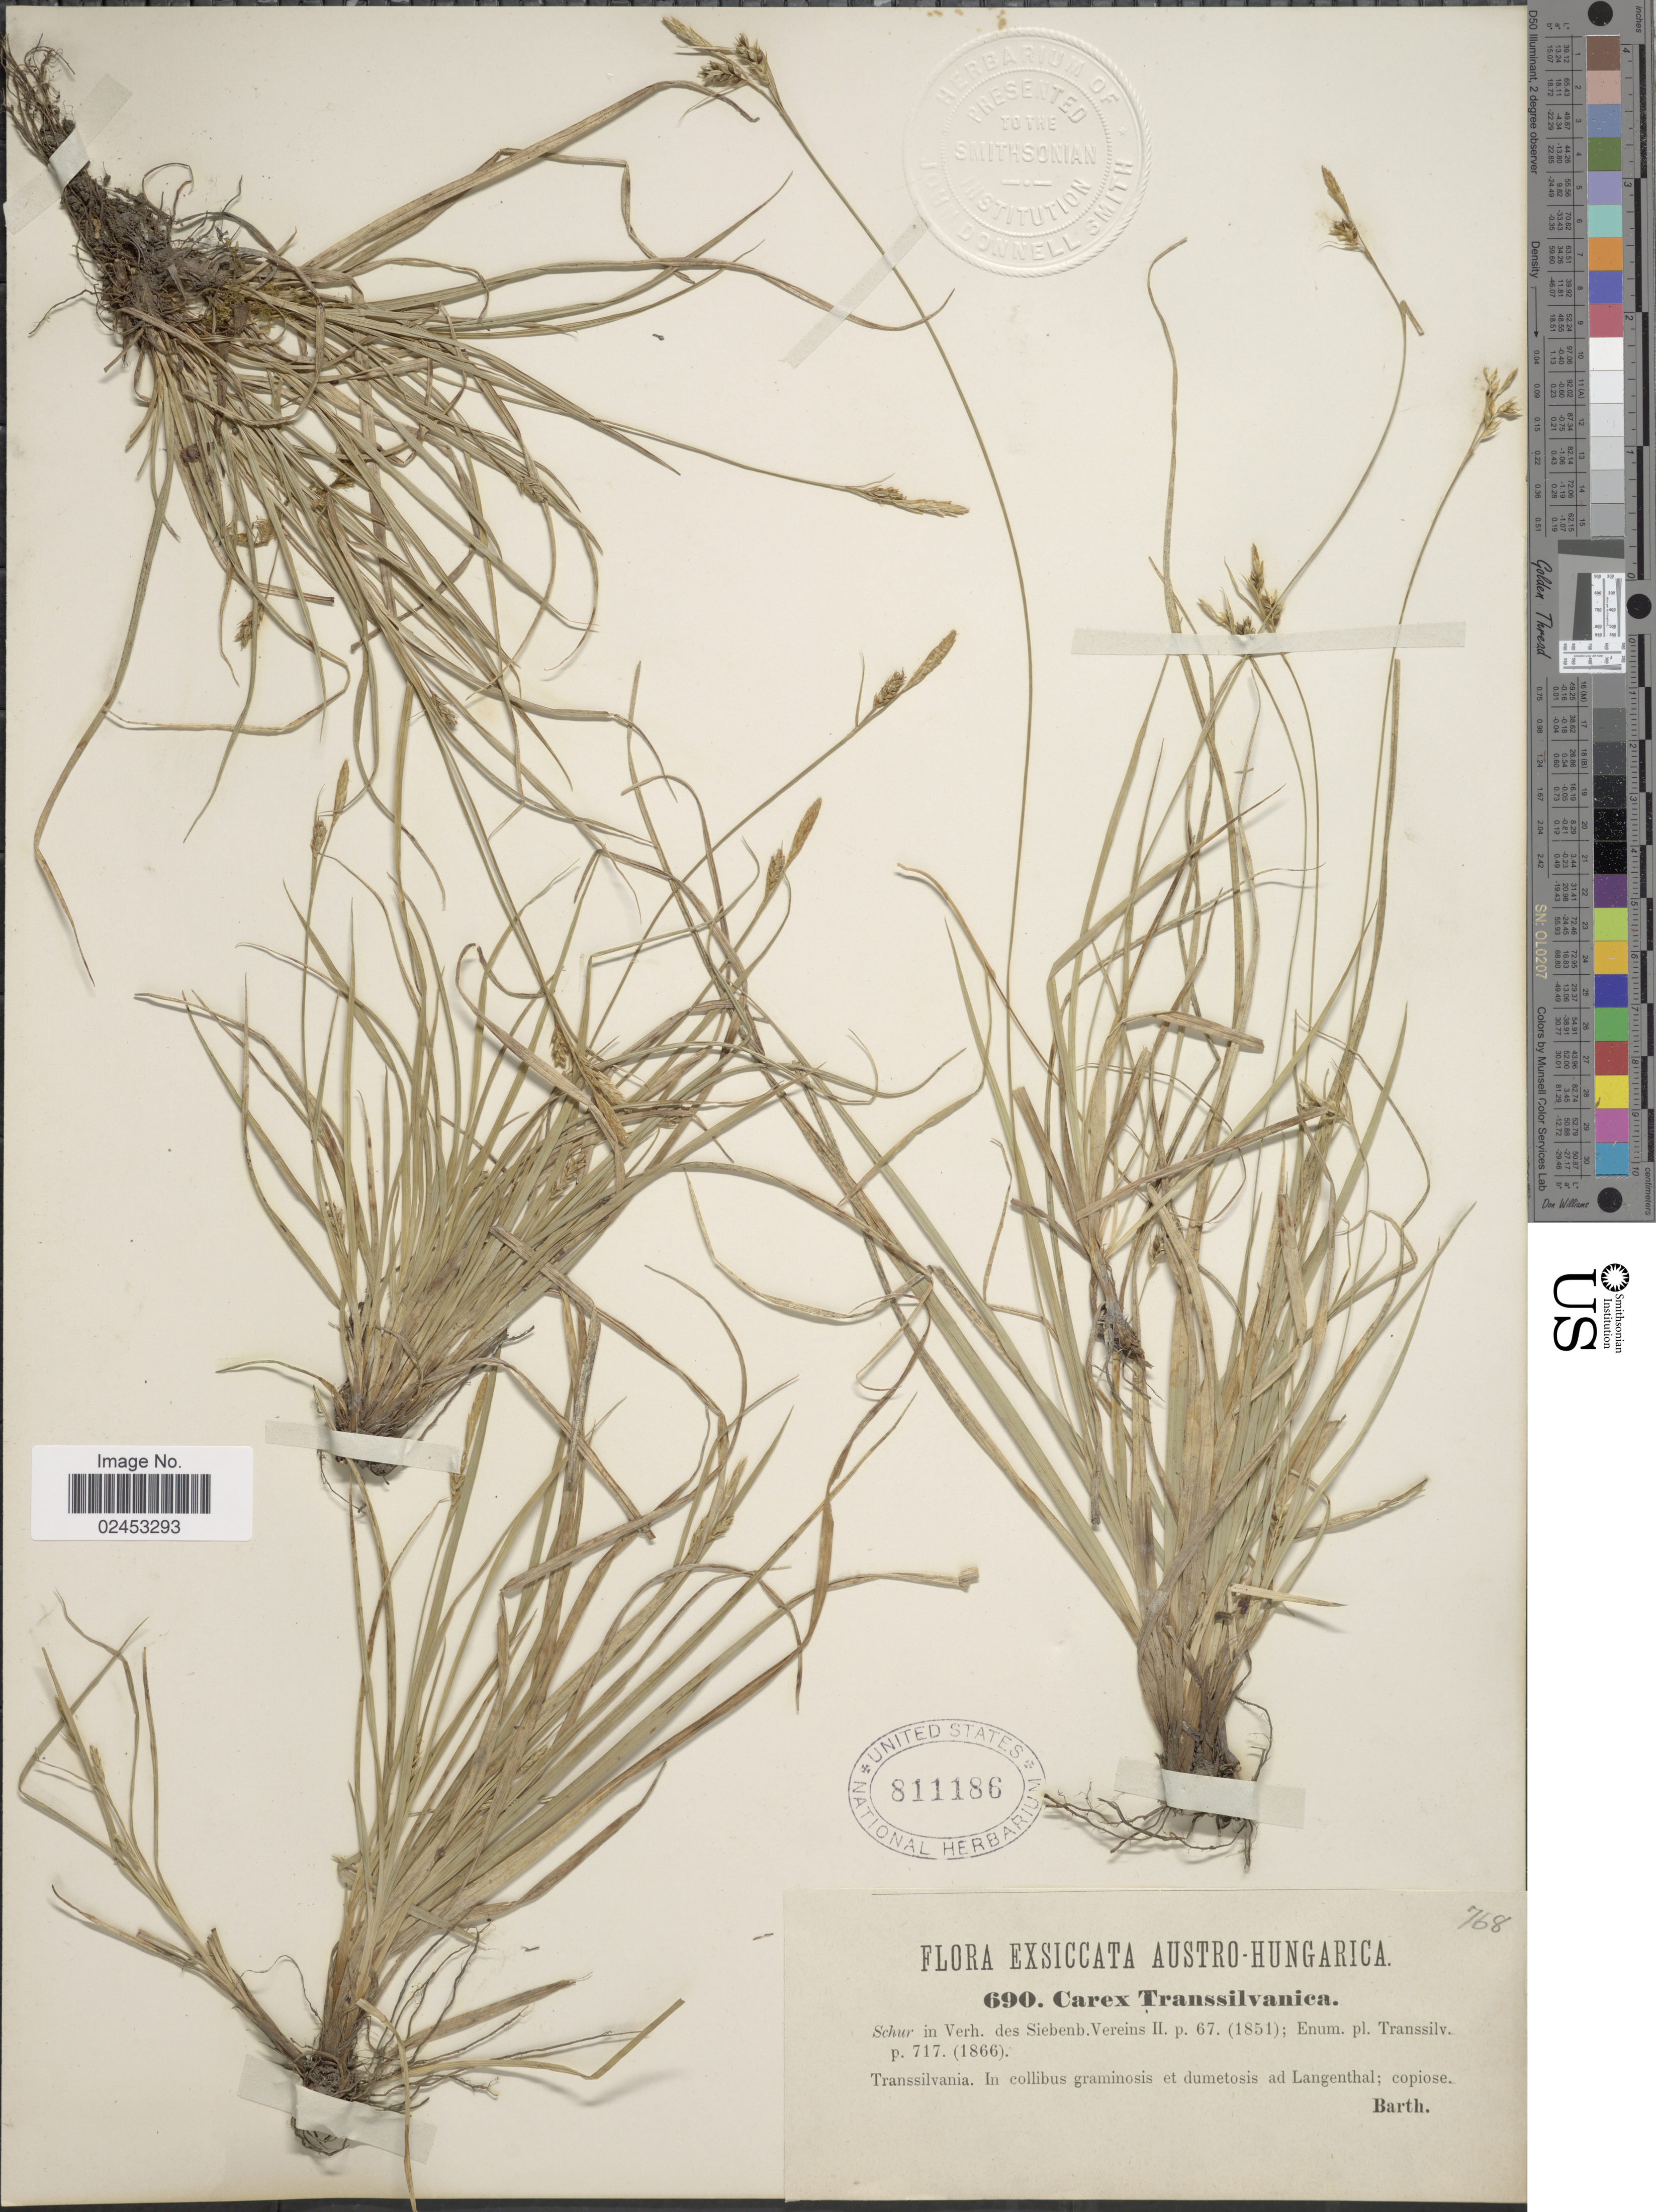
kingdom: Plantae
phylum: Tracheophyta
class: Liliopsida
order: Poales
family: Cyperaceae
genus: Carex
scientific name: Carex transsilvanica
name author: Schur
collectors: Barth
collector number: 768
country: Germany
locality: Austro-Hungarica, Transsilvania, in collibus graminosis et dumetosis ad Langenthal; copiose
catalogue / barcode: US 811186